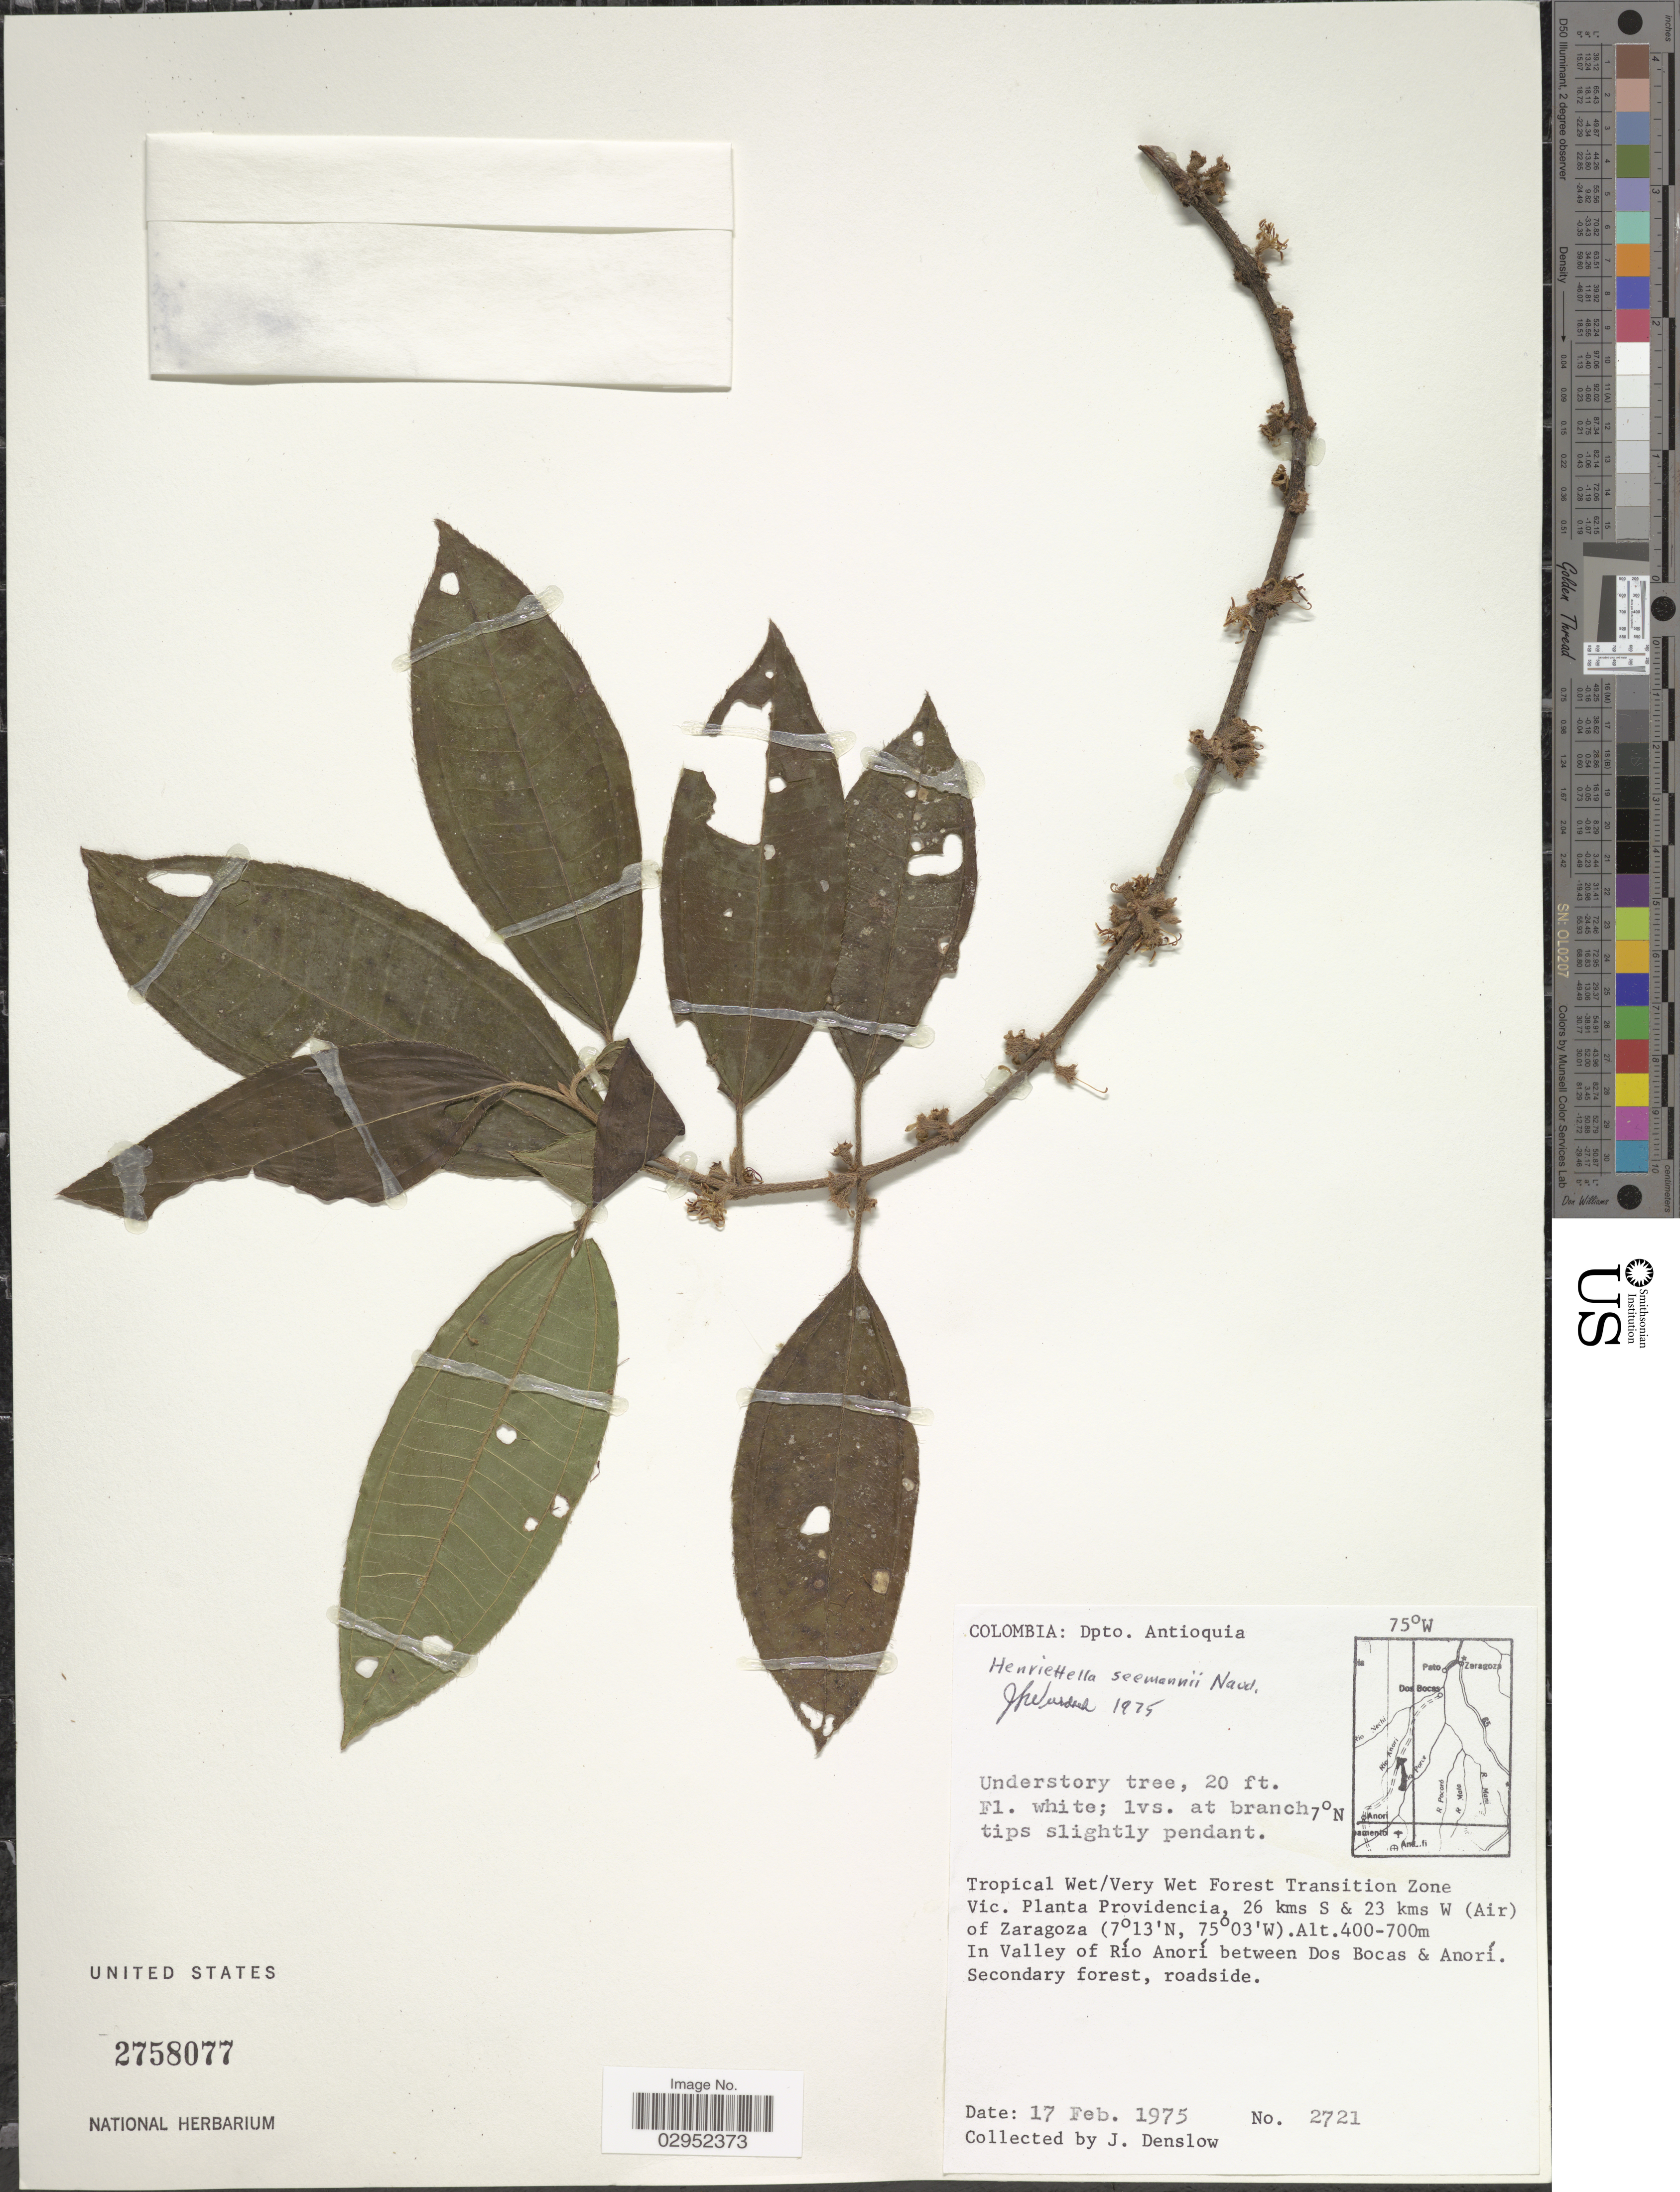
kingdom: Plantae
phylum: Tracheophyta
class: Magnoliopsida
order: Myrtales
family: Melastomataceae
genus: Henriettea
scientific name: Henriettea caudata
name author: (Gleason) Penneys et al.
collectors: J. Denslow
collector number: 2721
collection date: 1975-02-17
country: Colombia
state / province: Antioquia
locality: Dpto: Antioquia. Tropical Wet/Very Wet Forest Transition Zone. Vic. Planta Providencia, 26 kms S & 23 kms W (Air) of Zaragoza. In Valley of Río Anorí between Dos Bocas & Anorí.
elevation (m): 400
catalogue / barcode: US 2758077